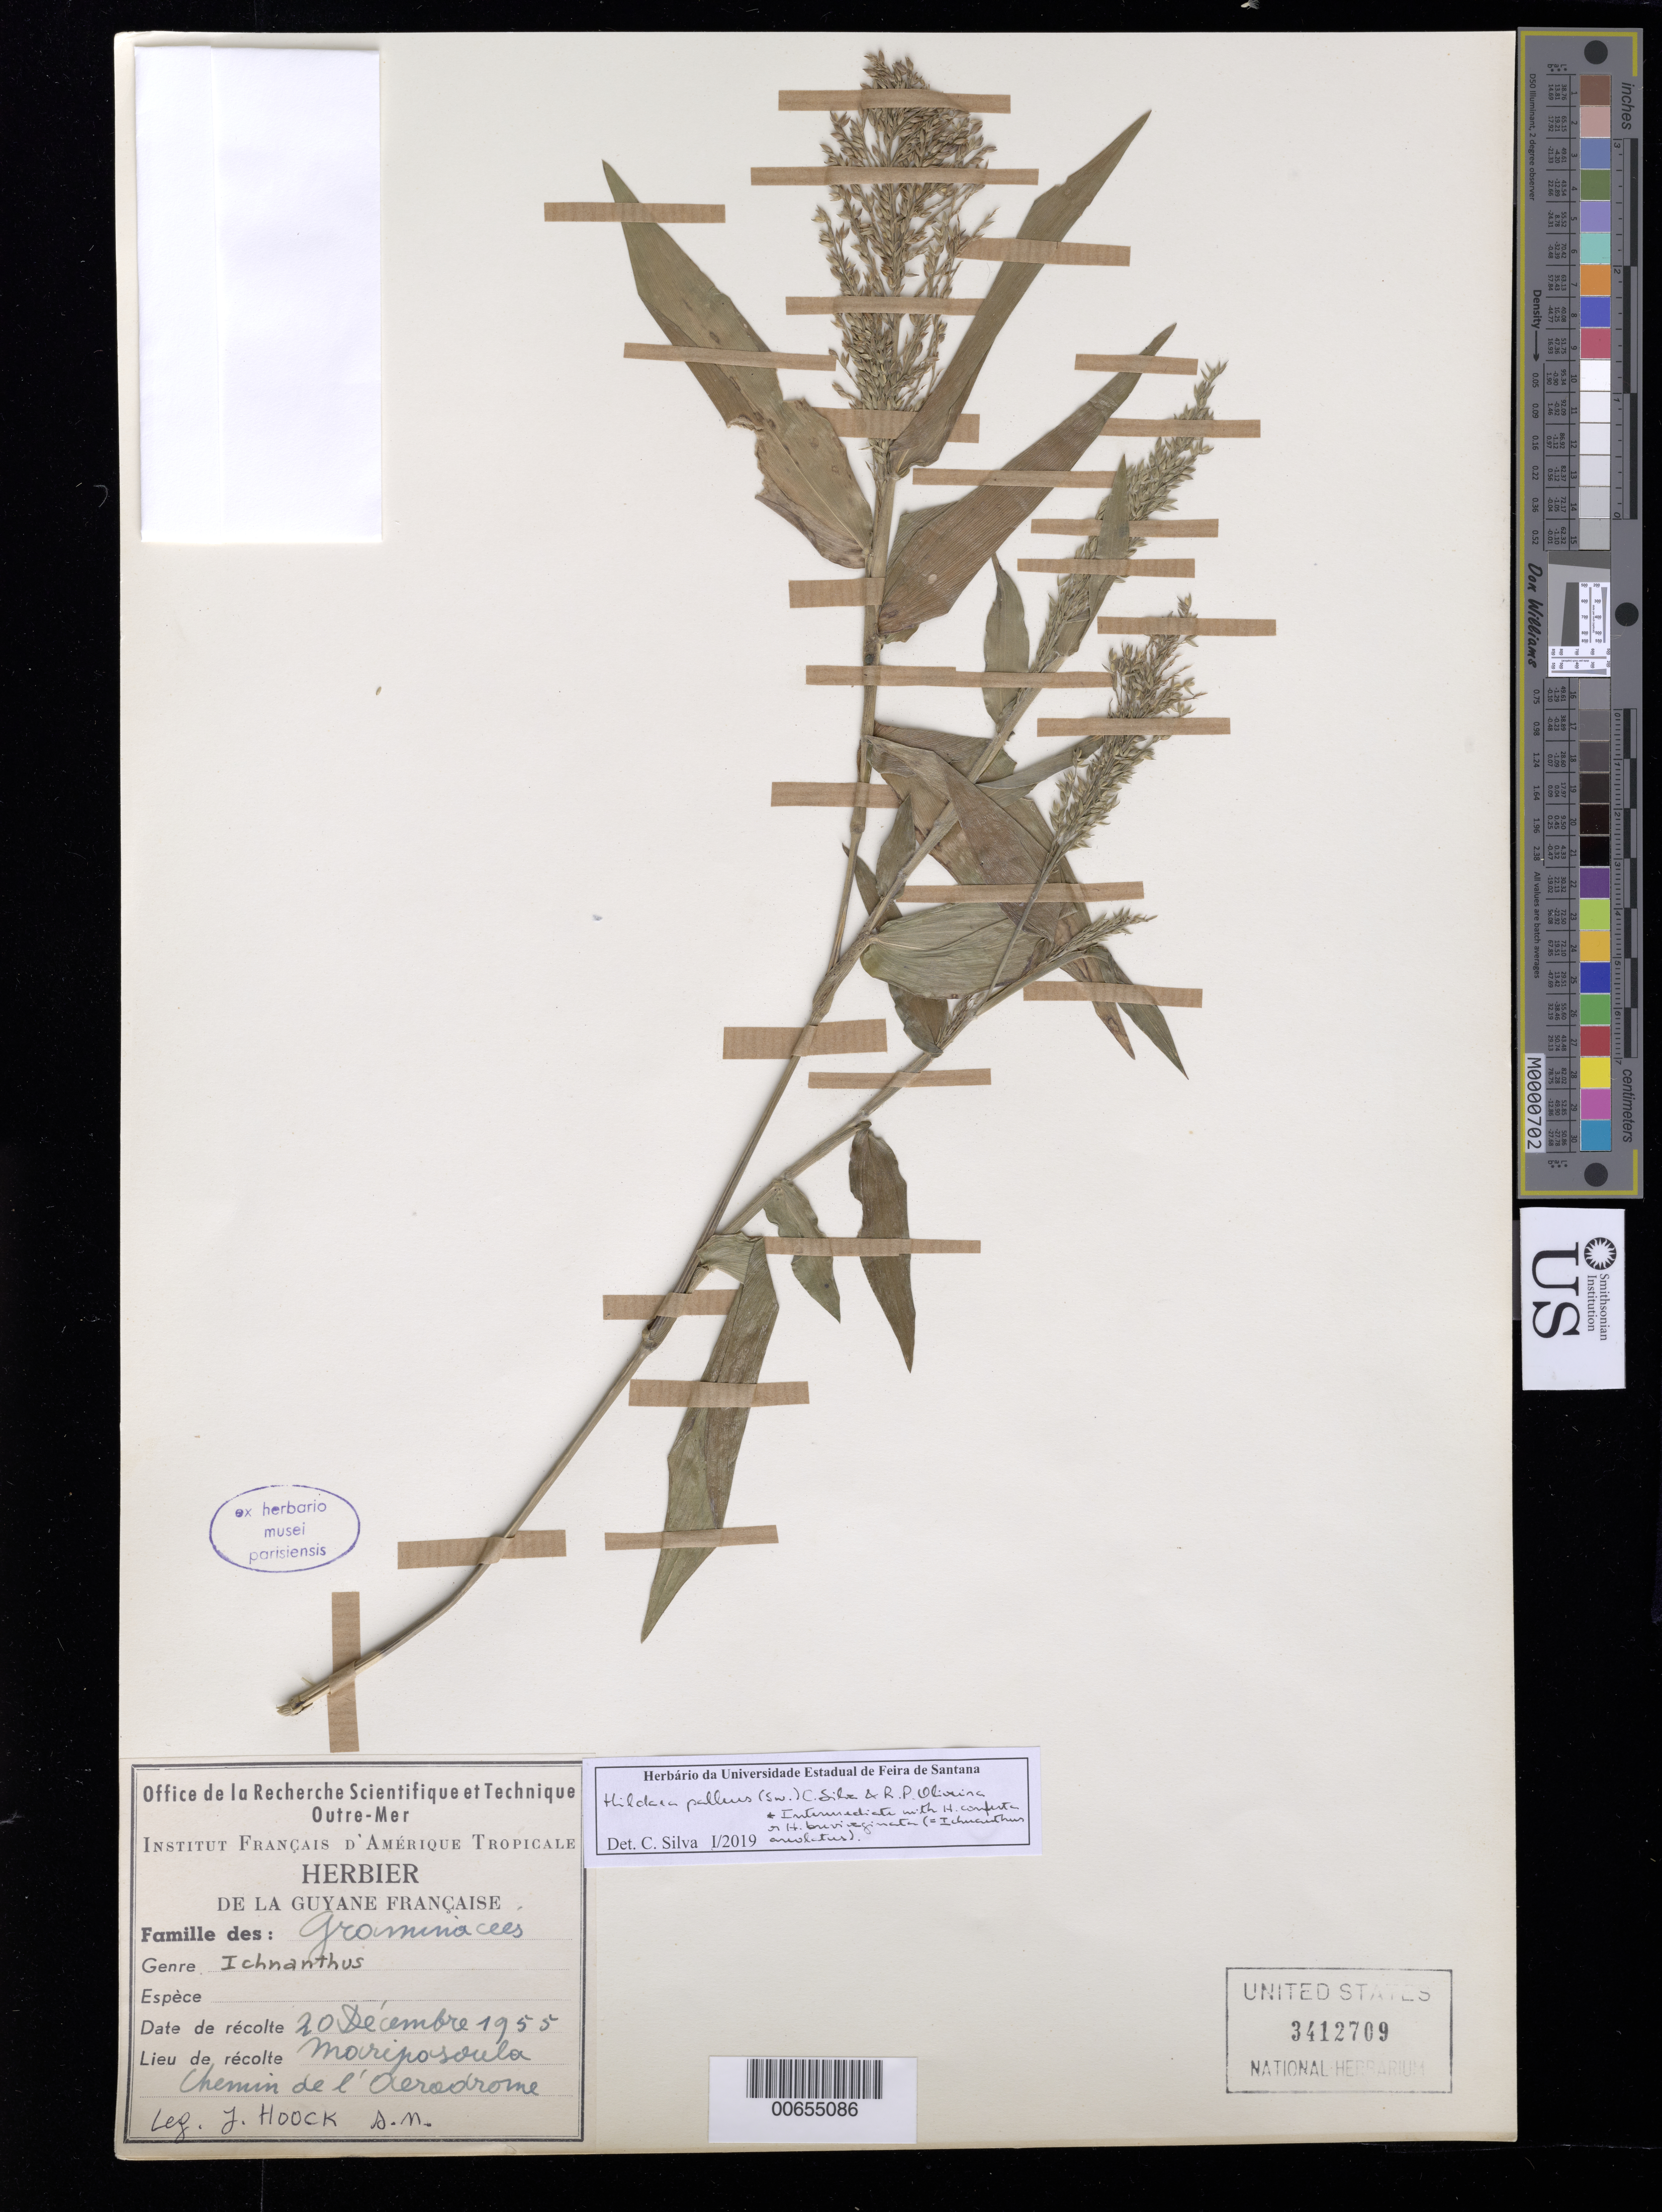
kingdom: Plantae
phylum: Tracheophyta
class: Liliopsida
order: Poales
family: Poaceae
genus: Hildaea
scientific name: Hildaea pallens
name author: (Sw.) C. Silva & R.P. Oliveira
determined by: Silva, C.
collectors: J. Hoock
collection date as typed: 20-Dec-55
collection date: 1955-12-20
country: French Guiana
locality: Maripasoula, route de l'aerodrome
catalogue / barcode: US 3412709